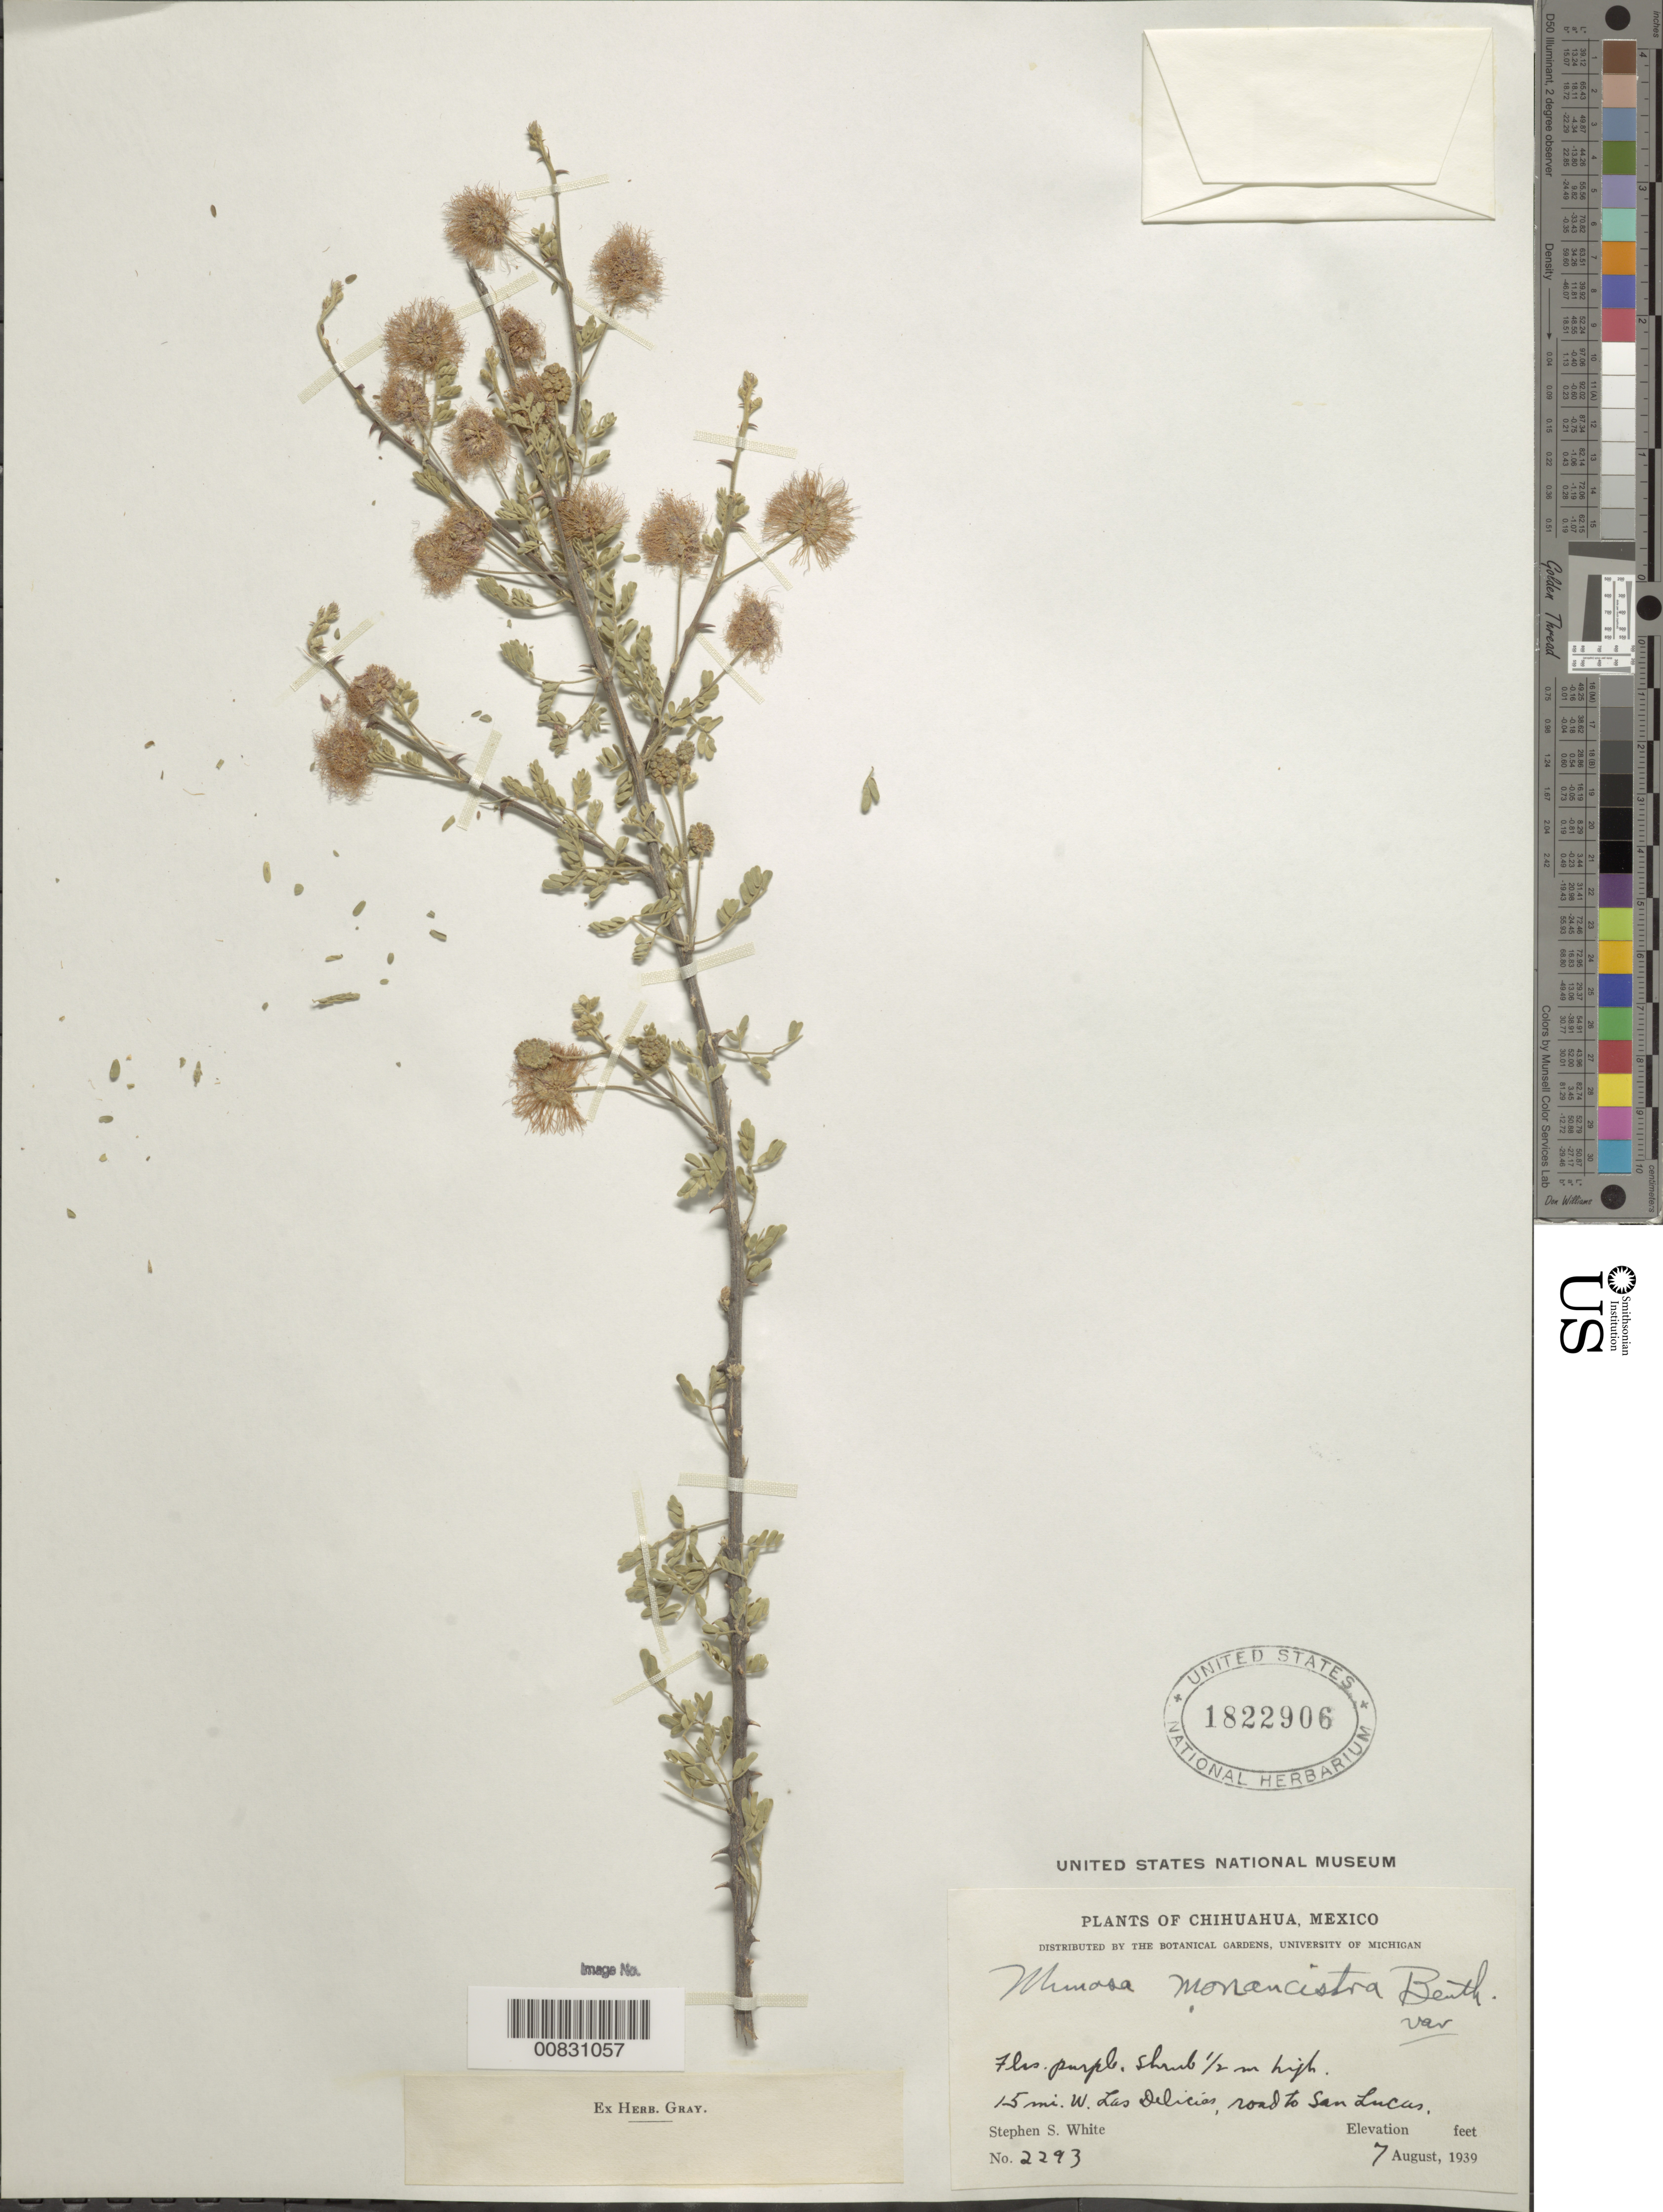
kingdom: Plantae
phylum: Tracheophyta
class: Magnoliopsida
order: Fabales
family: Fabaceae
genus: Mimosa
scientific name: Mimosa monancistra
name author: Benth.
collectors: S. S. White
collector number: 2293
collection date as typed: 07 Aug 1939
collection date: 1939-08-07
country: Mexico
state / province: Chihuahua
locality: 15 mi. W Las Delicias, road to San Lucas.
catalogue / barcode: US 1822906